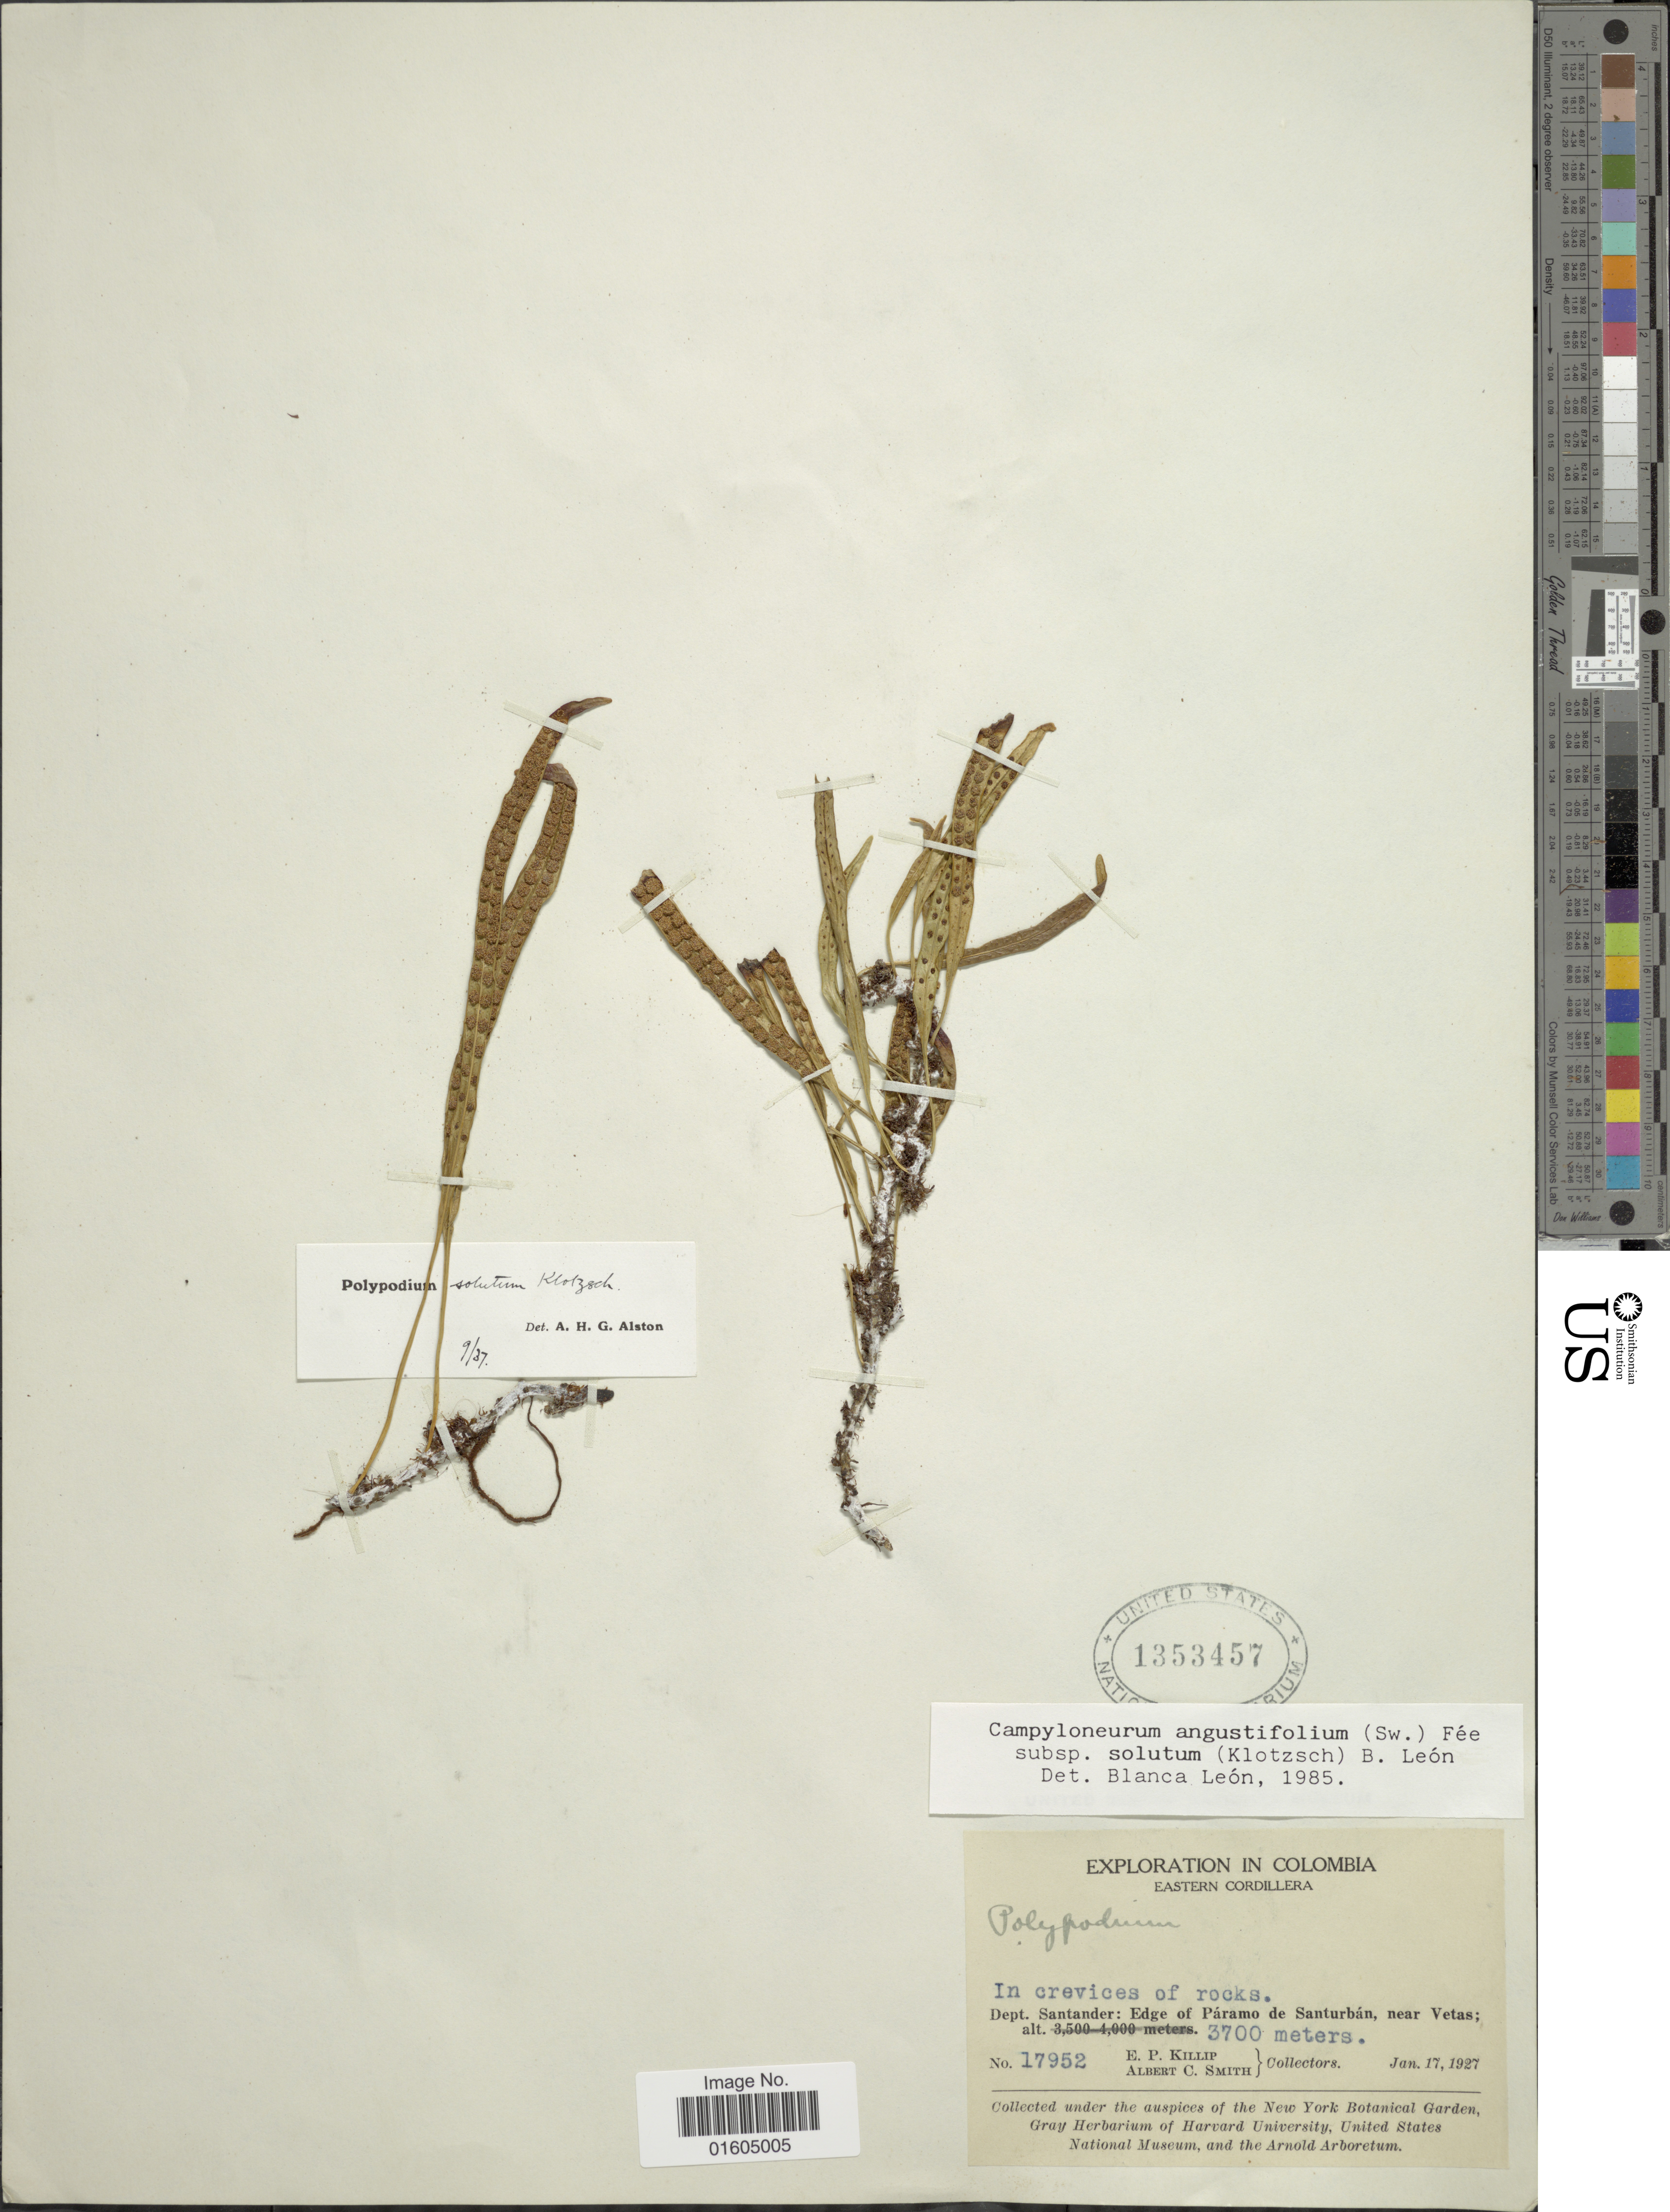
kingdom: Plantae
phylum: Tracheophyta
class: Polypodiopsida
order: Polypodiales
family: Polypodiaceae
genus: Campyloneurum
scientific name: Campyloneurum solutum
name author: (Klotzsch) Fée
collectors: E. P. Killip & A. C. Smith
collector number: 17952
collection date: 1927-01-19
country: Colombia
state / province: Santander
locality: Colombia. Dept. Santander: Edge of Paramo de Santurban, near Vetas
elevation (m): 3700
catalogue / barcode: US 1353457